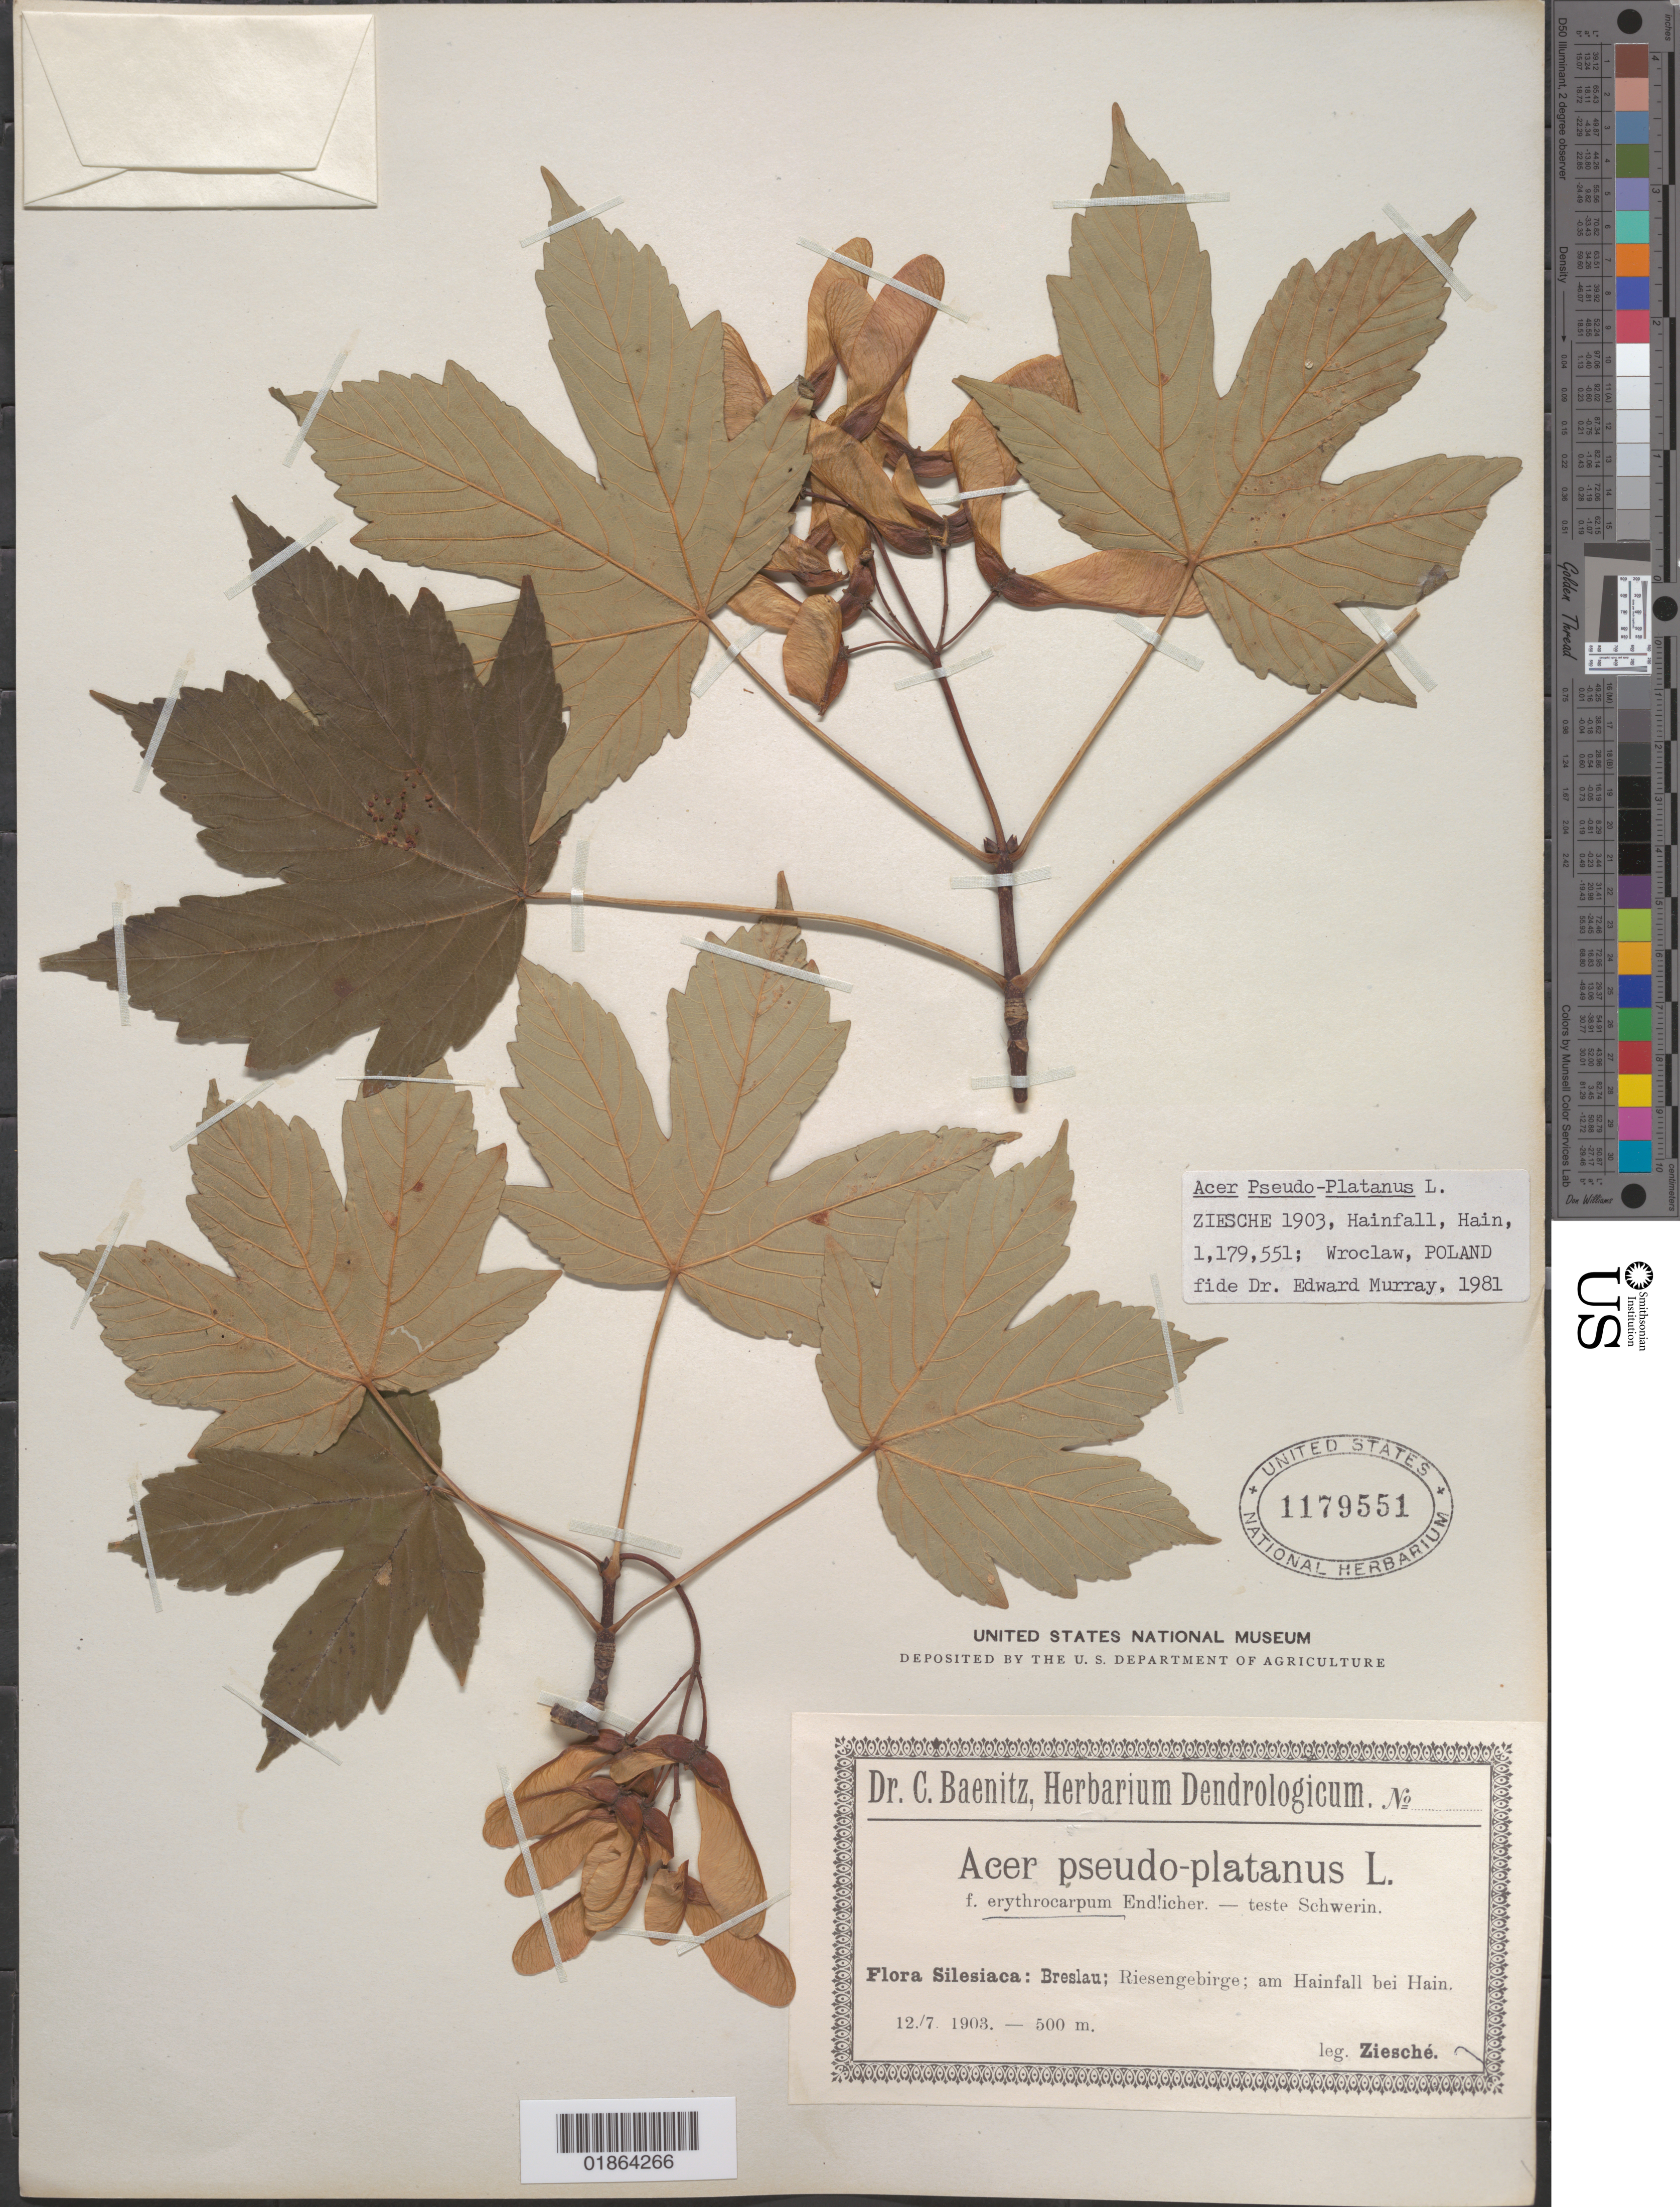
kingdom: Plantae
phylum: Tracheophyta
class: Magnoliopsida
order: Sapindales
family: Sapindaceae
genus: Acer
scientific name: Acer pseudoplatanus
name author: L.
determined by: Murray, Edward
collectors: H. Ziesché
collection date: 1903-07-12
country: Poland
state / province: Dolnoslaskie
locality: Silesiaca: Breslau [Wroclaw]; Riesengebirge; am Hainfall bei Hain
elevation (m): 500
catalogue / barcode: US 1179551